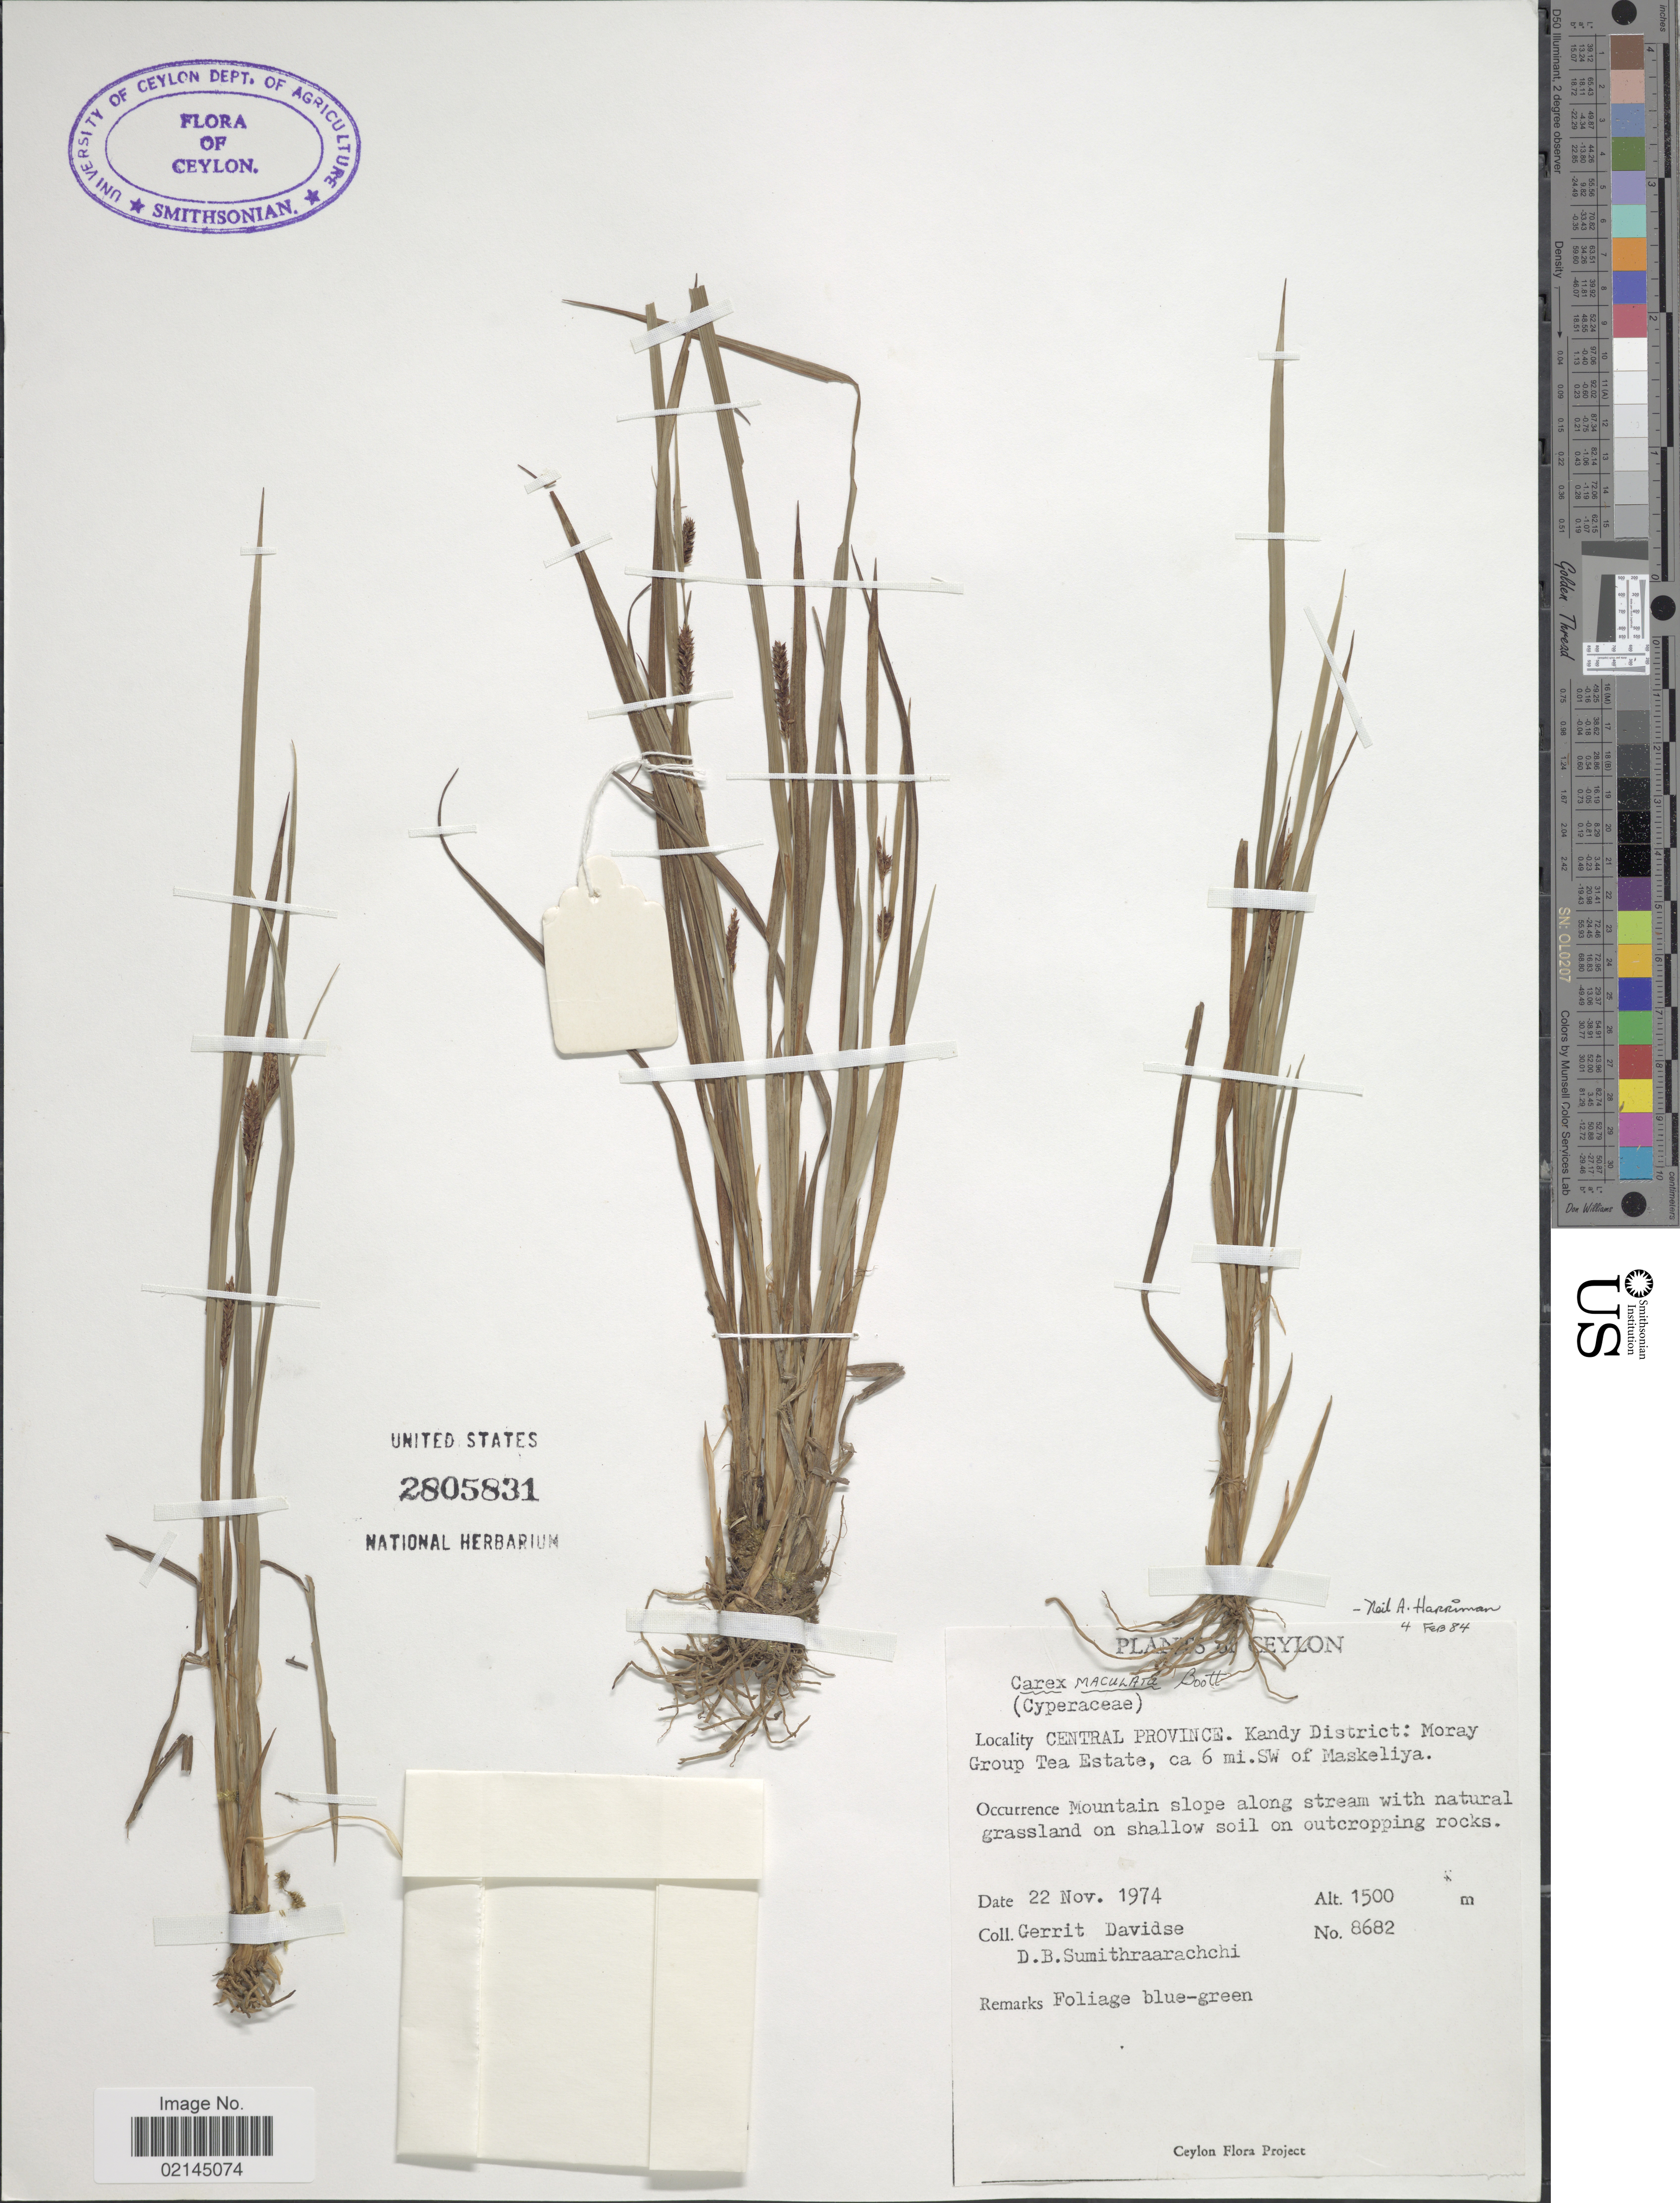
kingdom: Plantae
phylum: Tracheophyta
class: Liliopsida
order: Poales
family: Cyperaceae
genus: Carex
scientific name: Carex maculata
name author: Boott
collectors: G. Davidse & D. B. Sumithraarachchi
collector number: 8682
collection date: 1974-11-22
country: Sri Lanka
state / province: Central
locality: Ceylon, Central Province, Kandy District: Moray Group Tea Estate, ca 6 mi. SW of Maskeliya, mountain slope along stream with natural grassland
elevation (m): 1500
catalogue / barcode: US 2805831